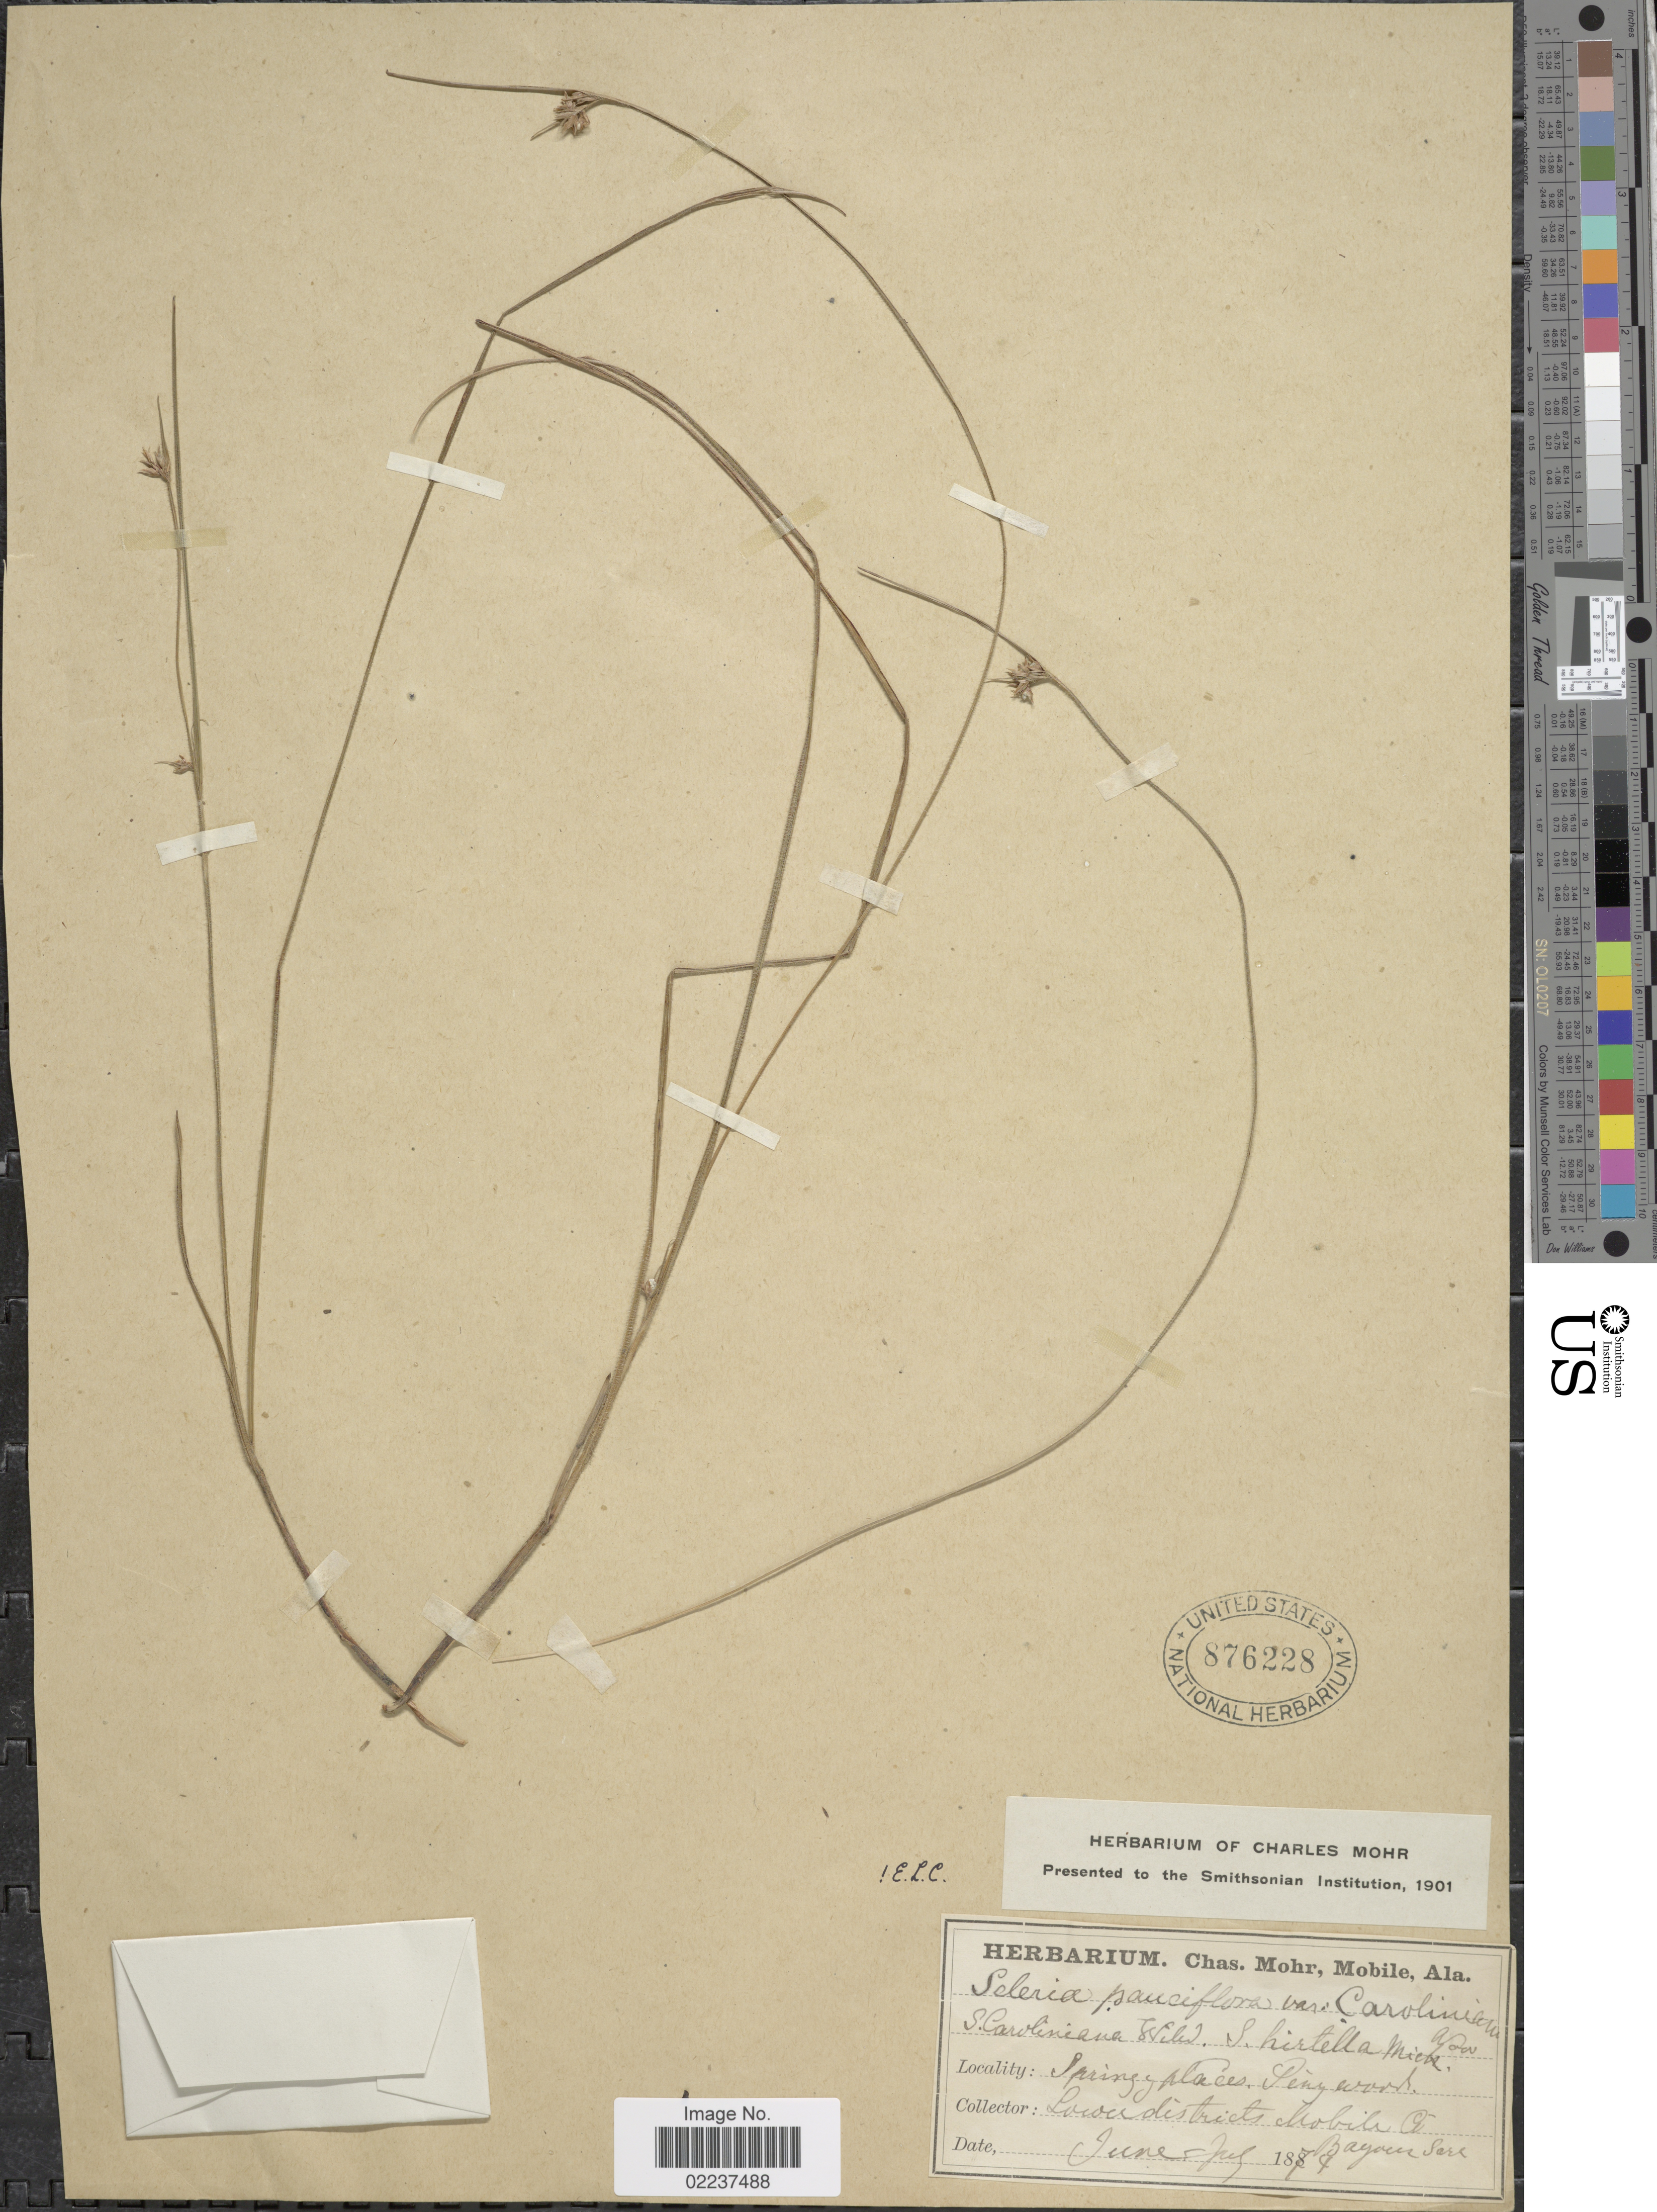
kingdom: Plantae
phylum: Tracheophyta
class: Liliopsida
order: Poales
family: Cyperaceae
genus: Scleria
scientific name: Scleria pauciflora var. caroliniana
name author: (Willd.) Alph. Wood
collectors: ex herb. Charles Mohr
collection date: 1874-06/1874-07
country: United States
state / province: Alabama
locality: Springy places, Lower districts, Mobile Co., Bayou Sara.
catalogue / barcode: US 876228